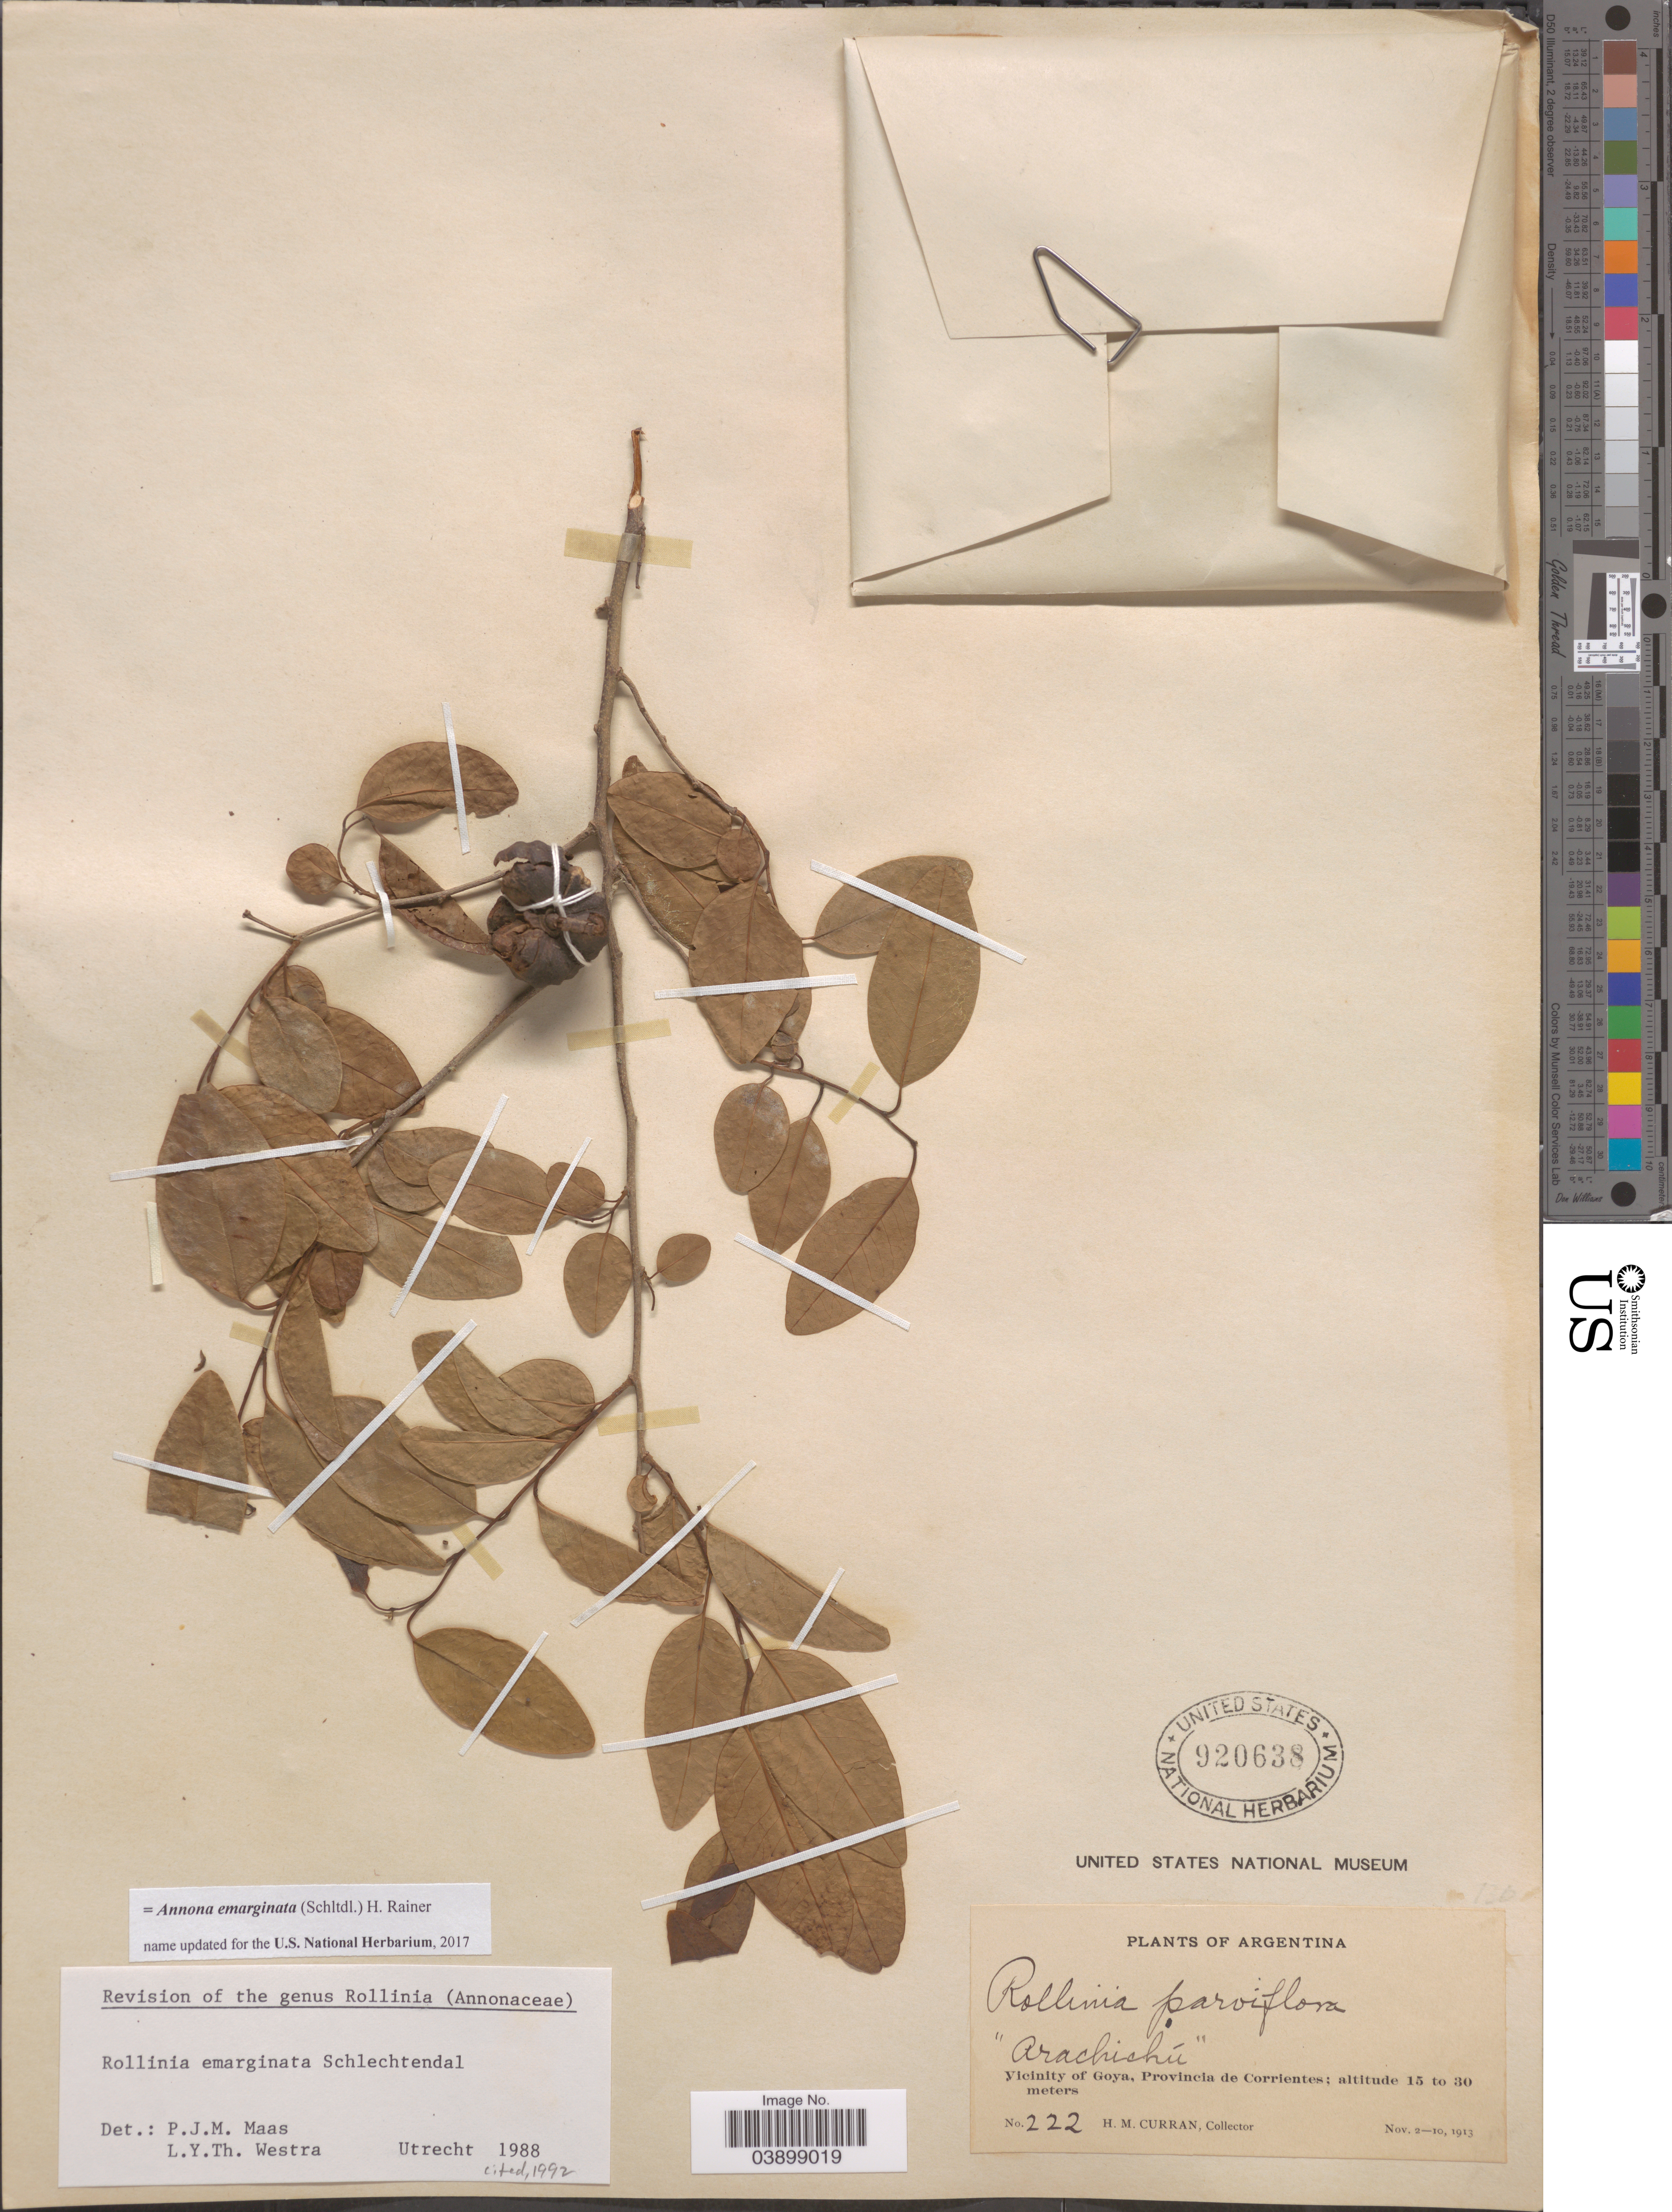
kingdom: Plantae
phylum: Tracheophyta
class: Magnoliopsida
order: Magnoliales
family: Annonaceae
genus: Annona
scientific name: Annona emarginata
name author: (Schltdl.) H. Rainer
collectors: H. M. Curran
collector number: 222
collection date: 1913-11-02/1913-11-10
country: Argentina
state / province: Corrientes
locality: Vicinity of Goya.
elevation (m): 15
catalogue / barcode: US 920638